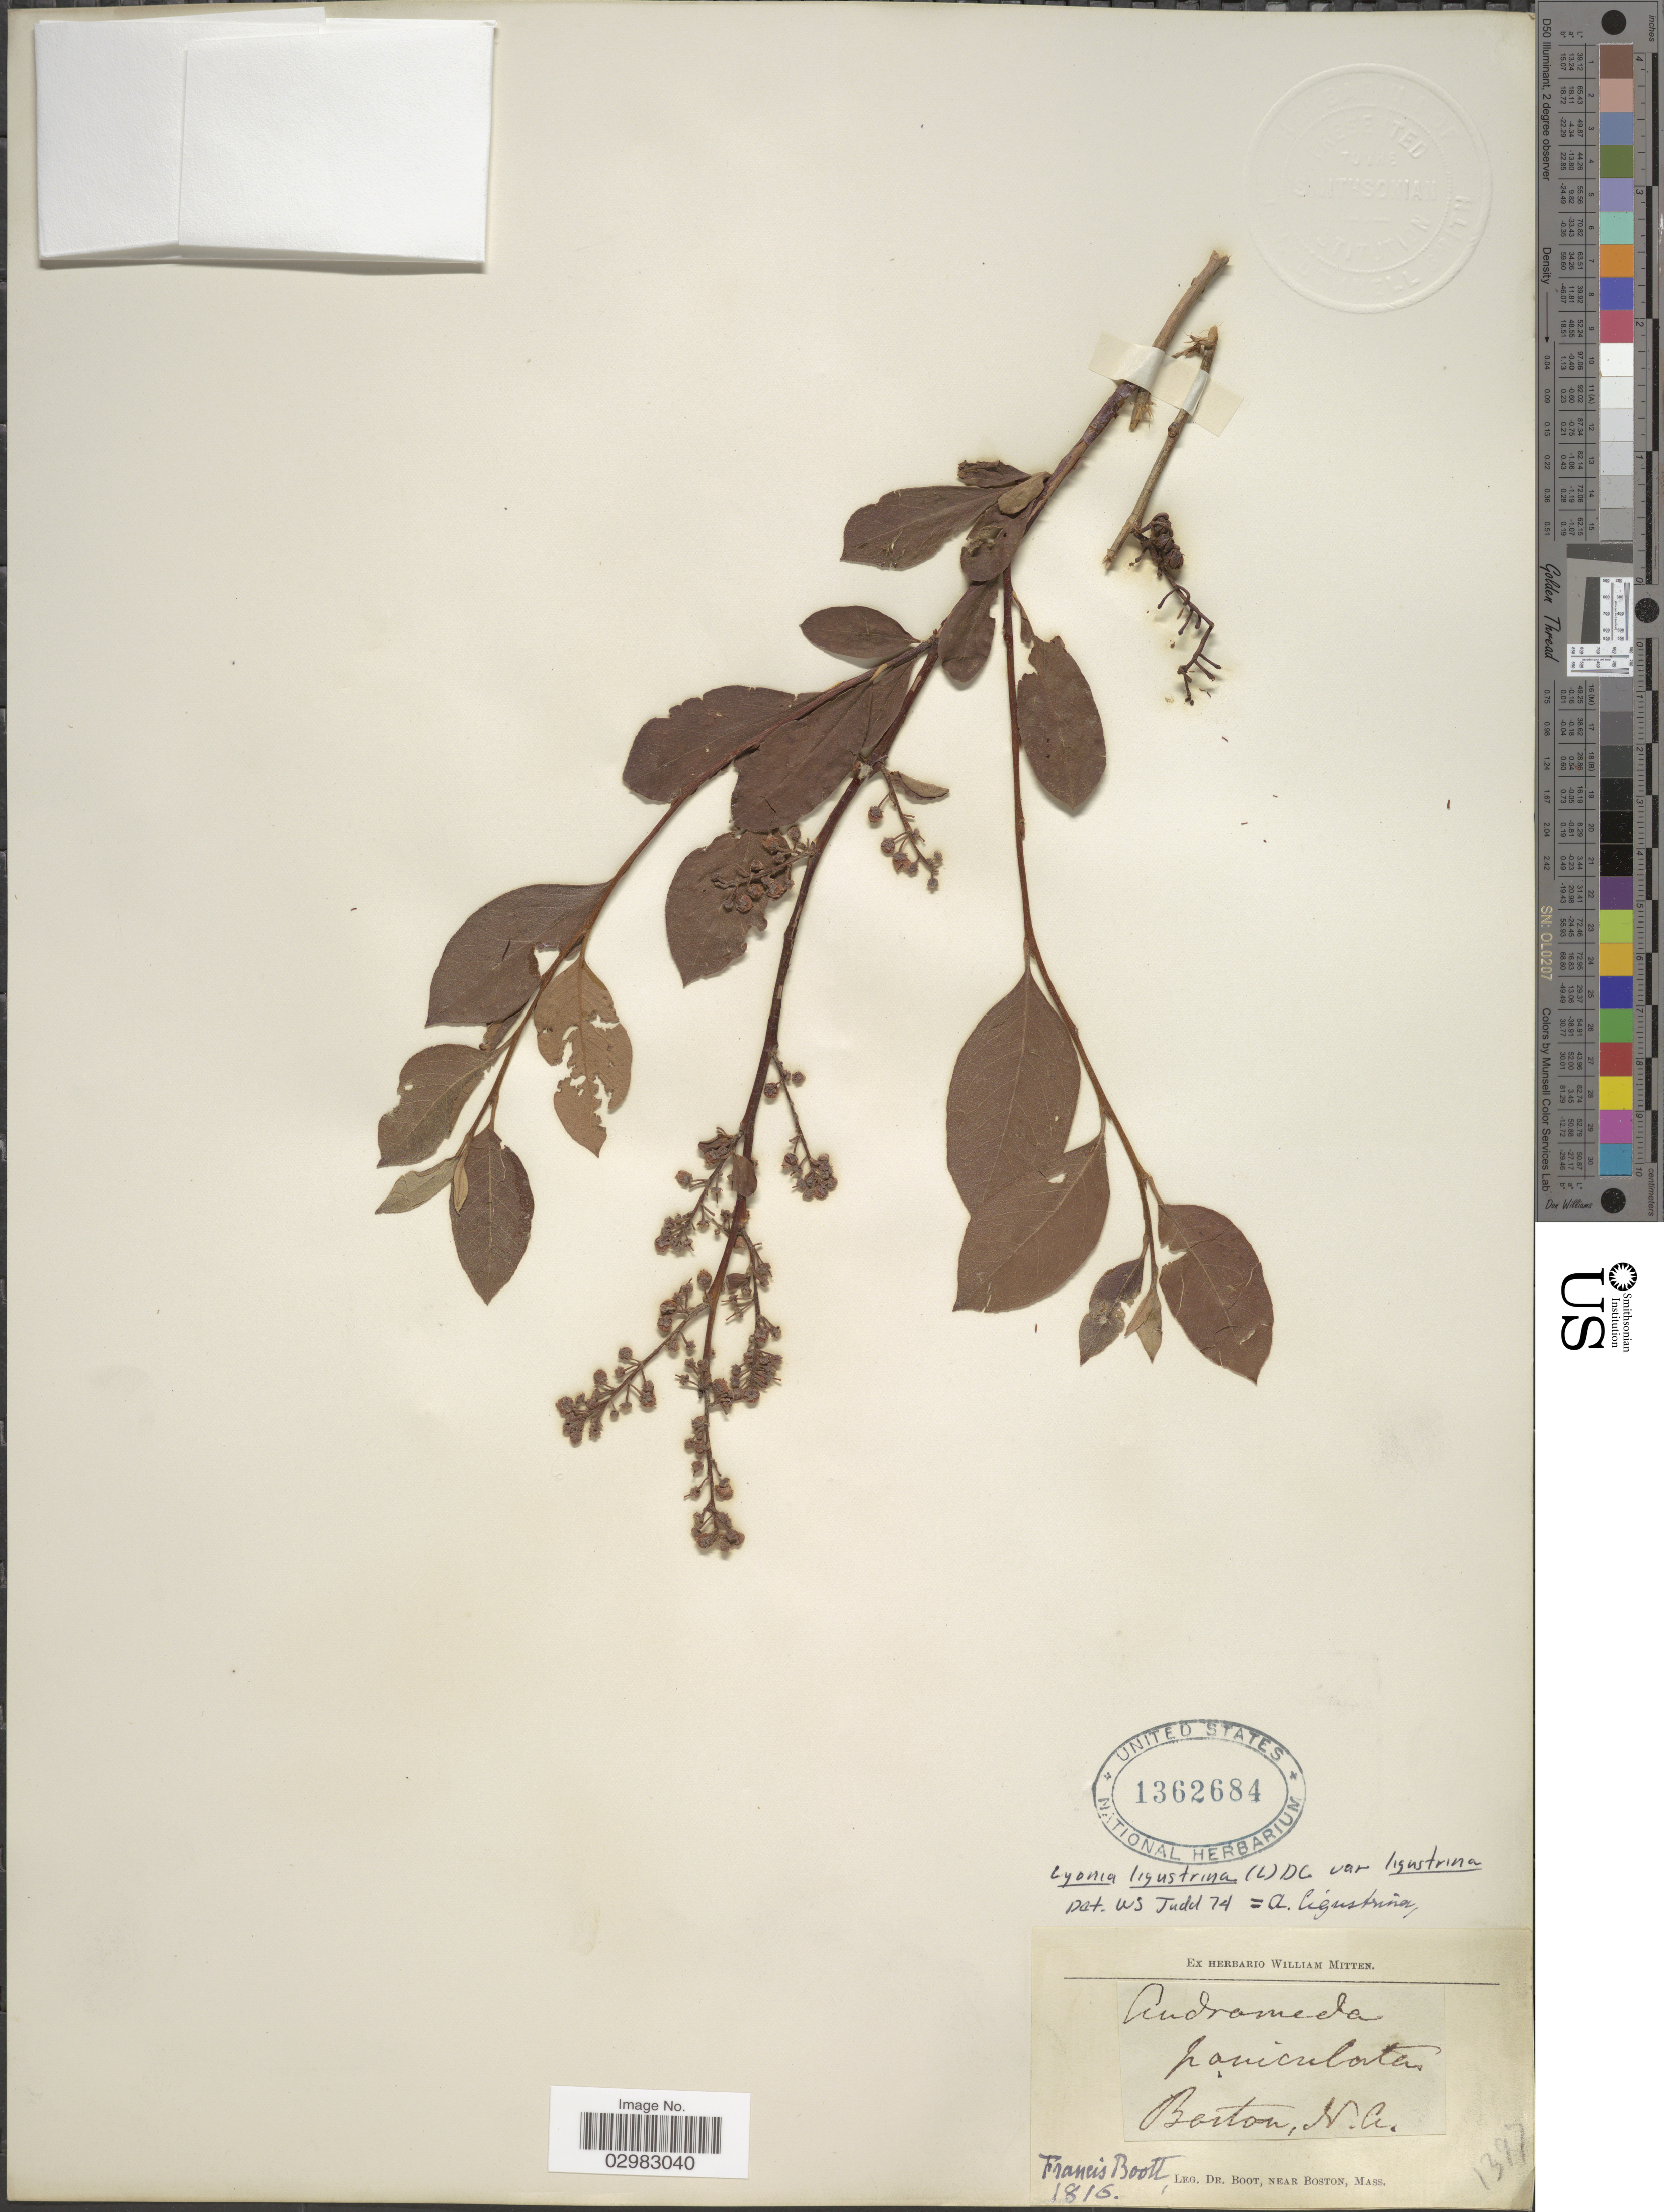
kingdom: Plantae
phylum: Tracheophyta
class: Magnoliopsida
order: Ericales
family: Ericaceae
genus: Lyonia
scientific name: Lyonia ligustrina var. ligustrina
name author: (L.) DC.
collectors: F. M. B. Boott & Boot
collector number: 1816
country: United States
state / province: Massachusetts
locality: Boston, M.A.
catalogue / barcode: US 1362684